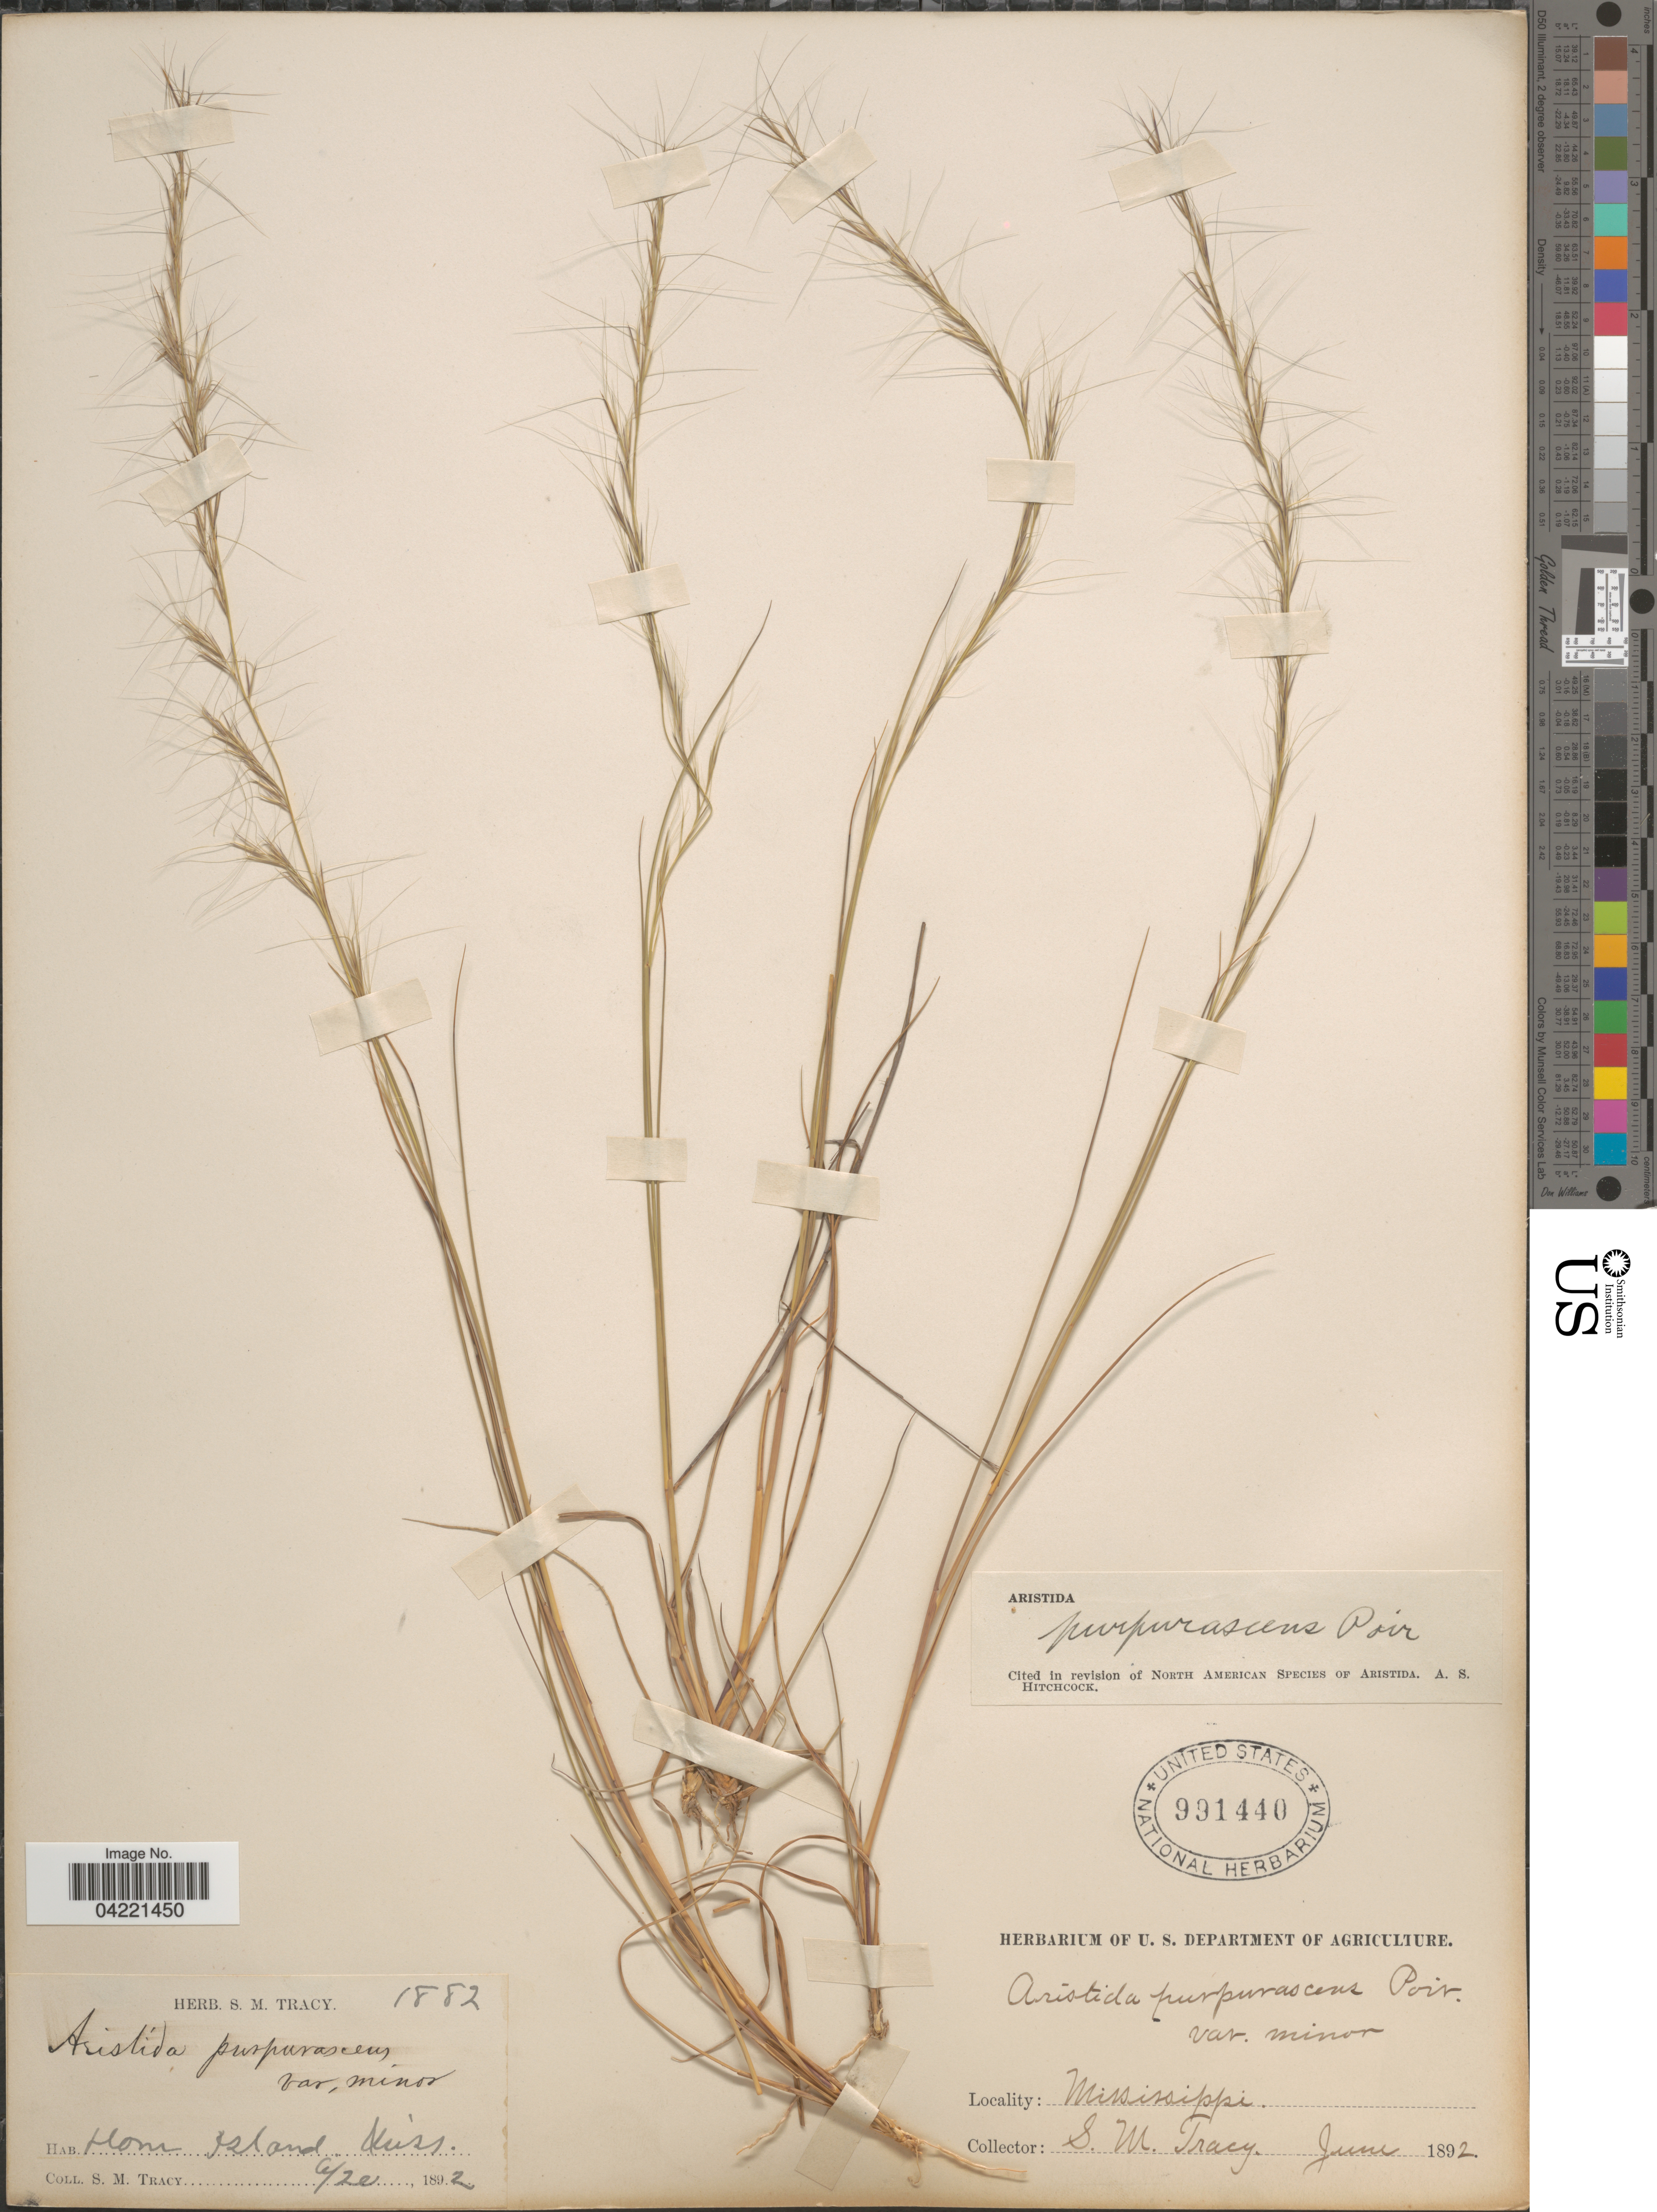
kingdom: Plantae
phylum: Tracheophyta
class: Liliopsida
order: Poales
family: Poaceae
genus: Aristida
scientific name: Aristida purpurascens var. purpurescens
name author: Poir.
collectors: S. M. Tracy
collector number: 1882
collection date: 1892-06-20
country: United States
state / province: Mississippi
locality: Horn Island.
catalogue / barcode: US 991440